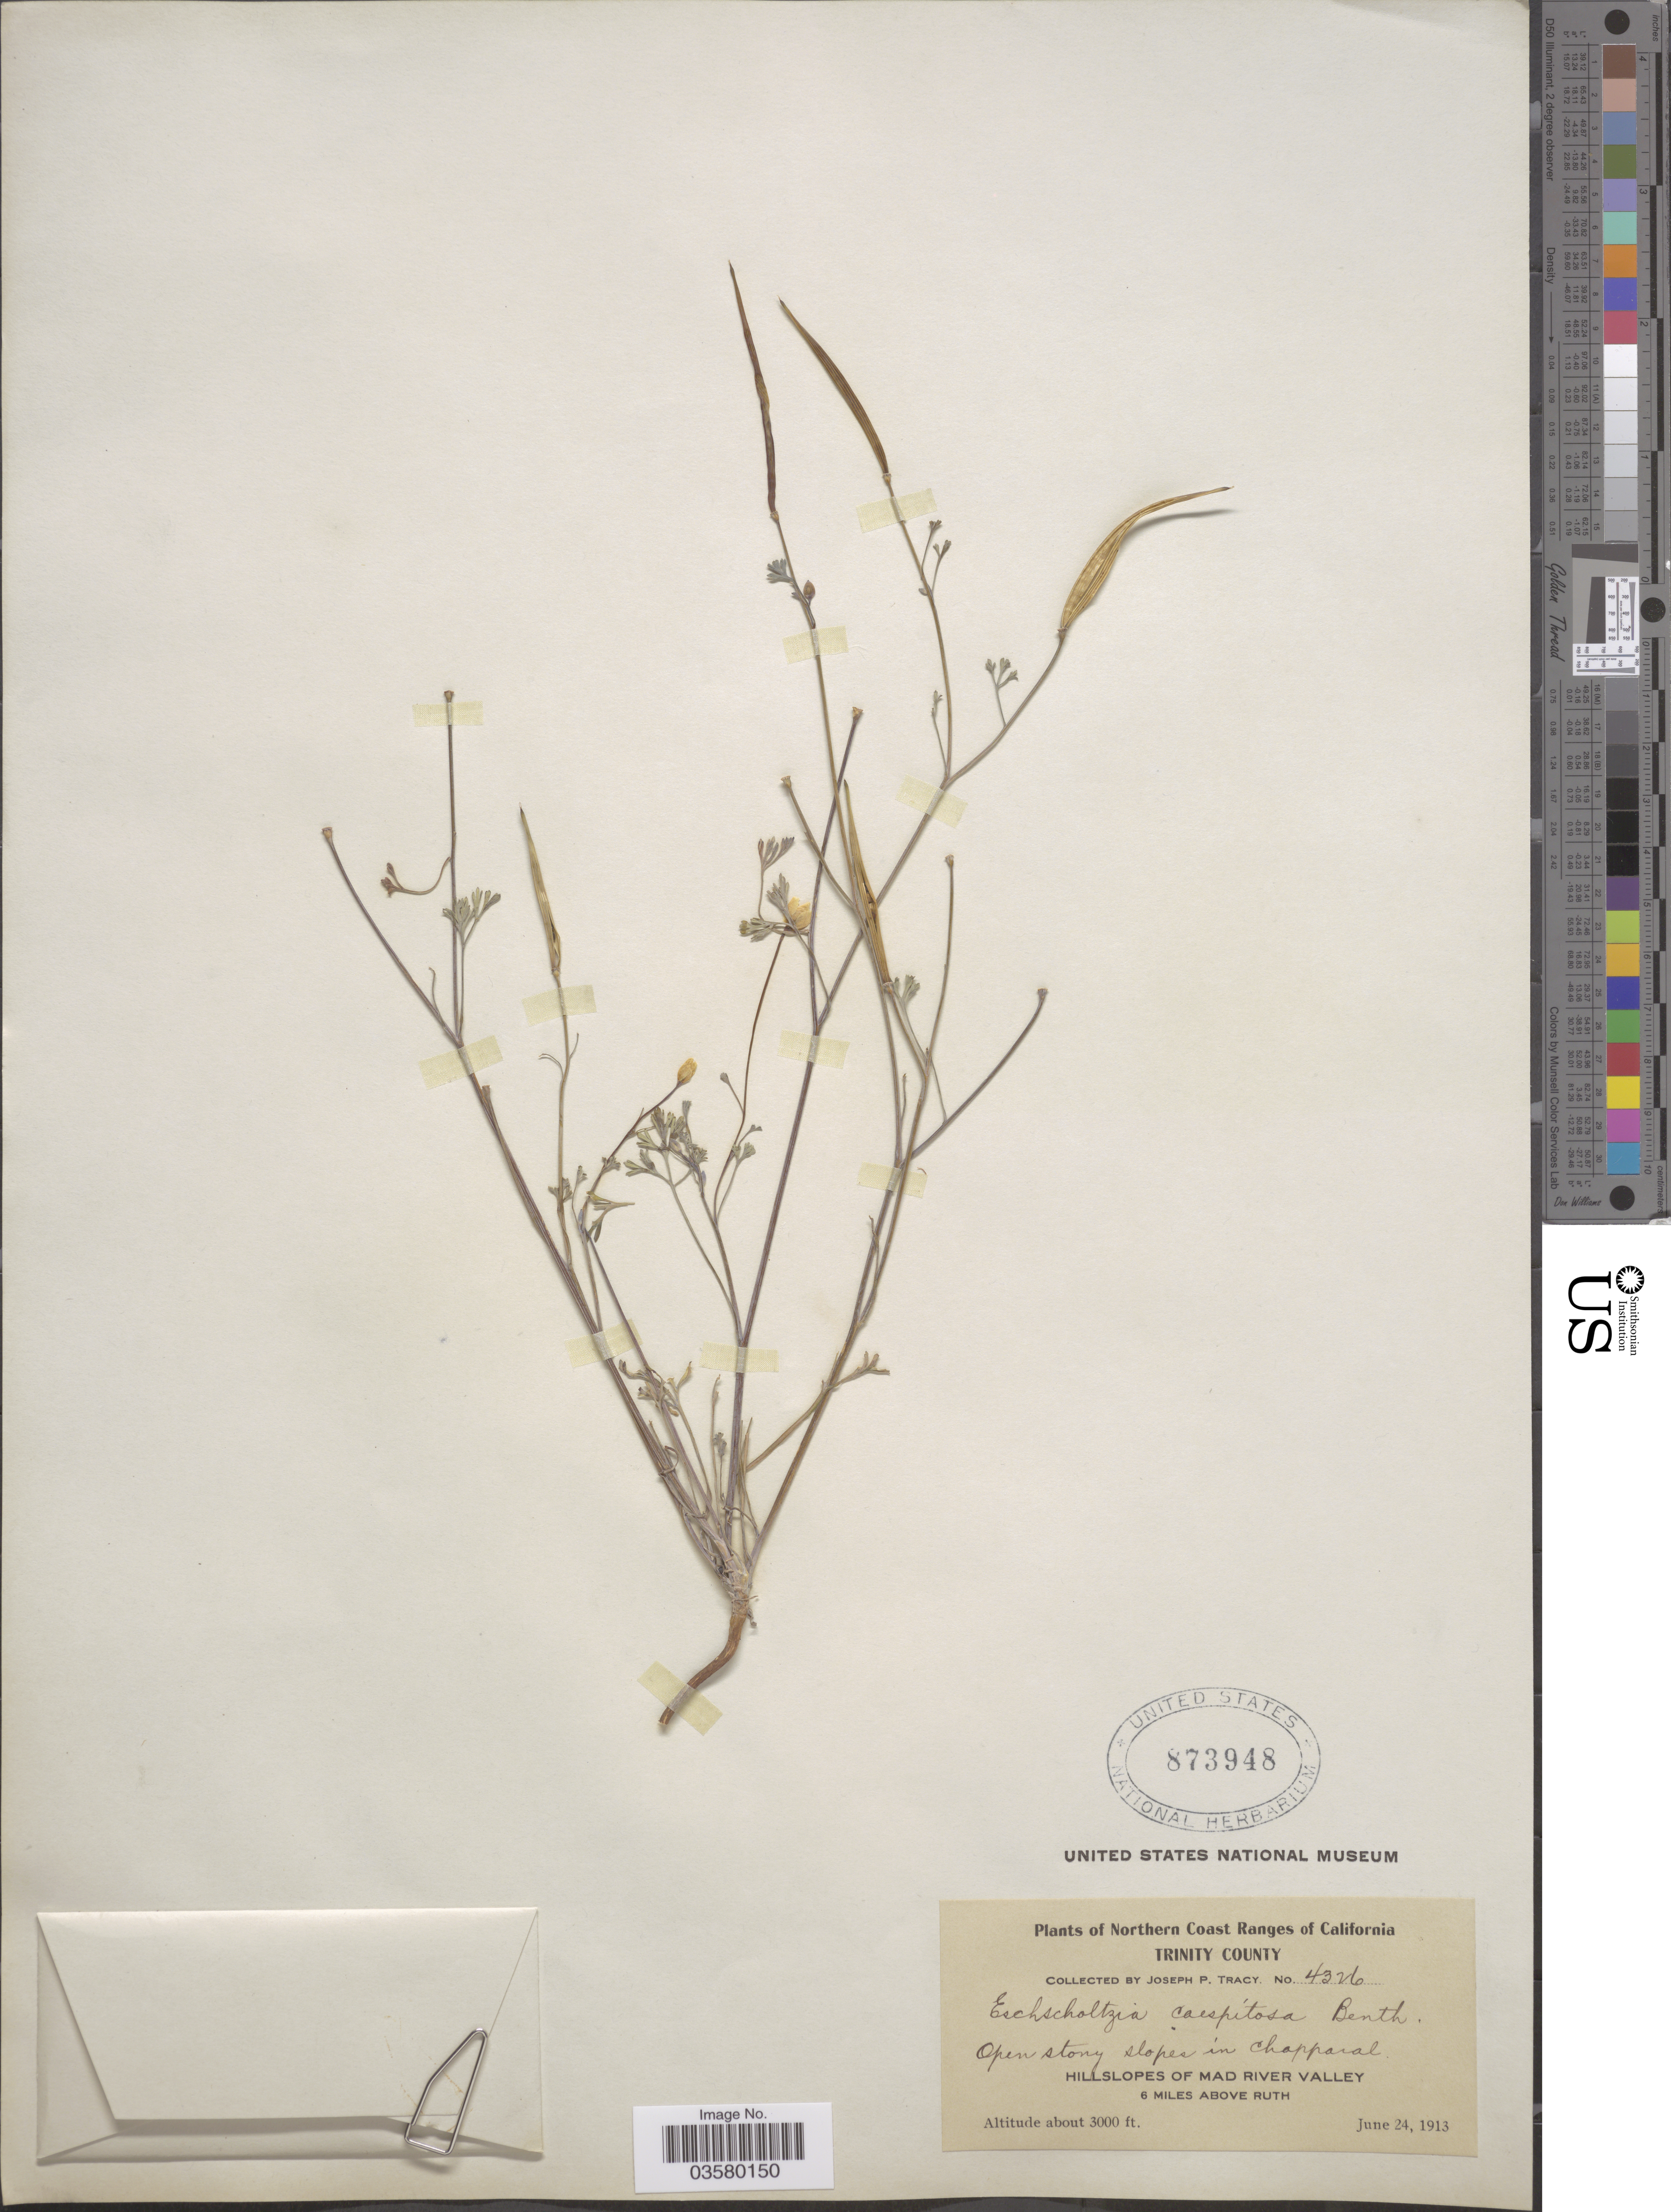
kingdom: Plantae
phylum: Tracheophyta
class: Magnoliopsida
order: Ranunculales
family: Papaveraceae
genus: Eschscholzia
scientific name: Eschscholzia caespitosa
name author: Benth.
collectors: J. Tracy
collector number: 4326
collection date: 1913-06-24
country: United States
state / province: California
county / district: Trinity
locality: Northern Coast Ranges of California. Trinity County. Open stony slopes in Chapparal. Hillslopes of Mad River Valley. 6 miles above Ruth.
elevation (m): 914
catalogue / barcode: US 873948